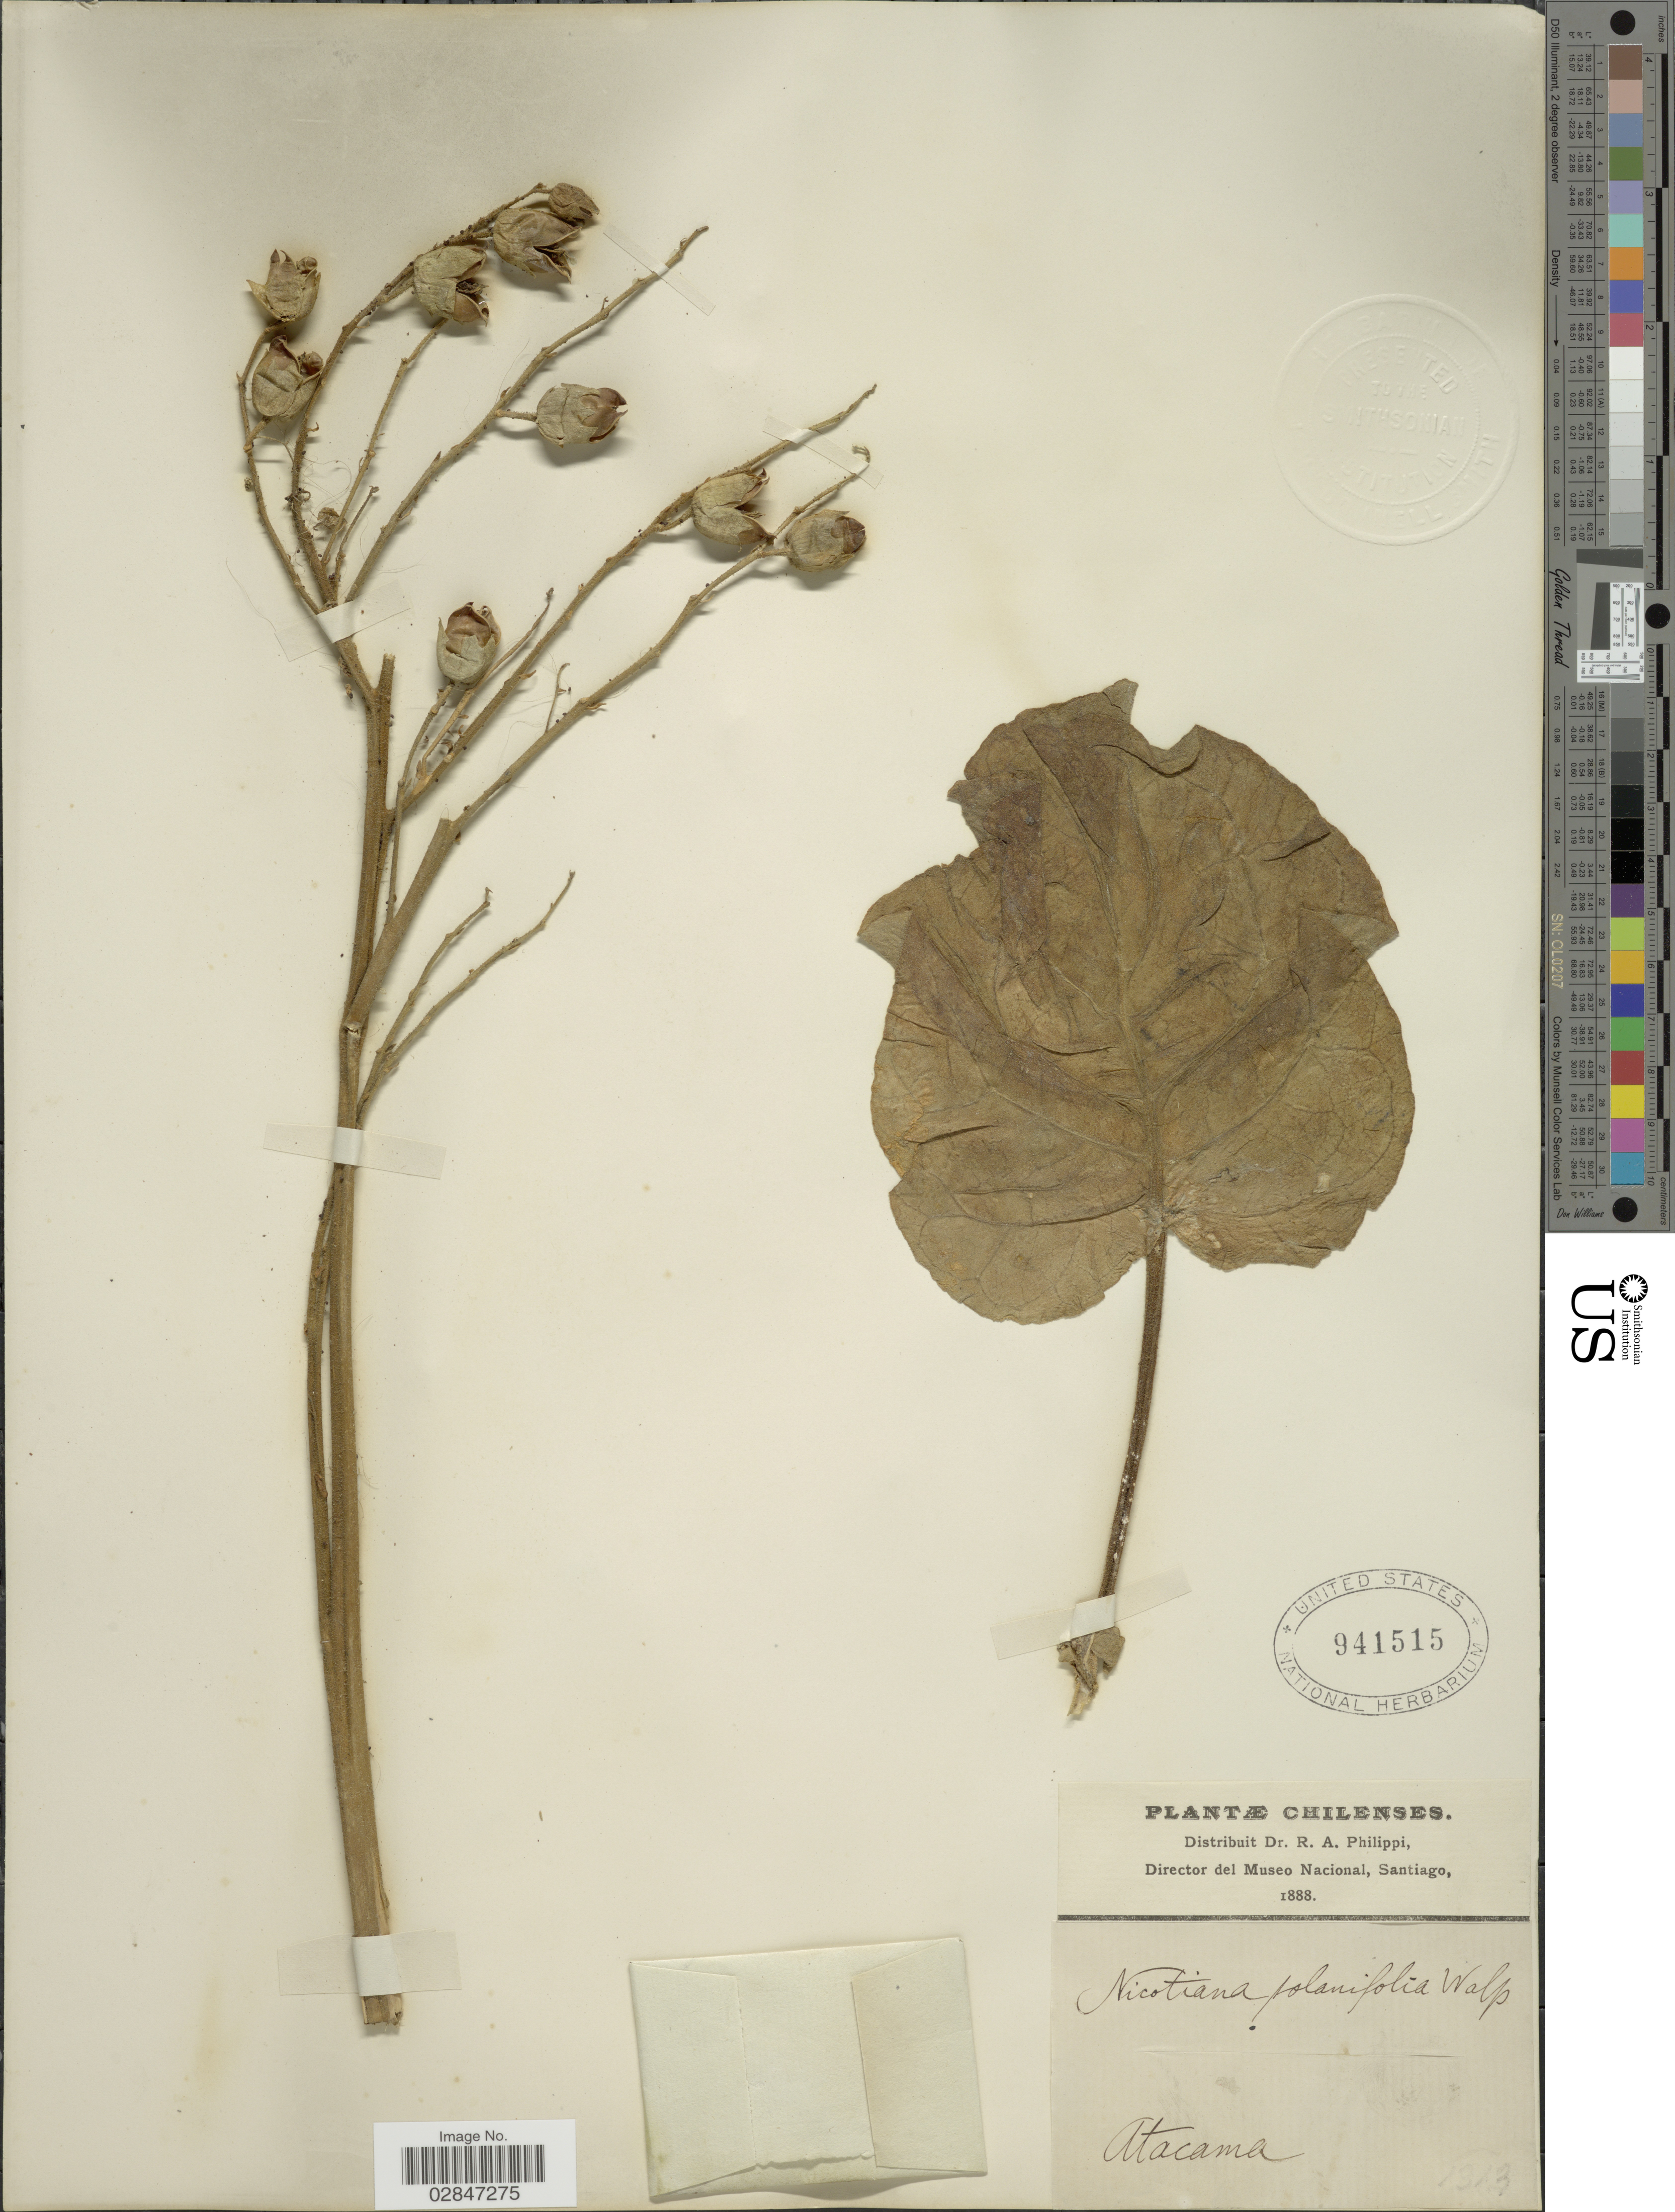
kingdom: Plantae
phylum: Tracheophyta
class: Magnoliopsida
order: Solanales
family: Solanaceae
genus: Nicotiana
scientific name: Nicotiana solanifolia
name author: Walp.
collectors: R. A. Philippi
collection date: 1888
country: Chile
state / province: Atacama (III)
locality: Chilenses, Atacama.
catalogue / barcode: US 941515